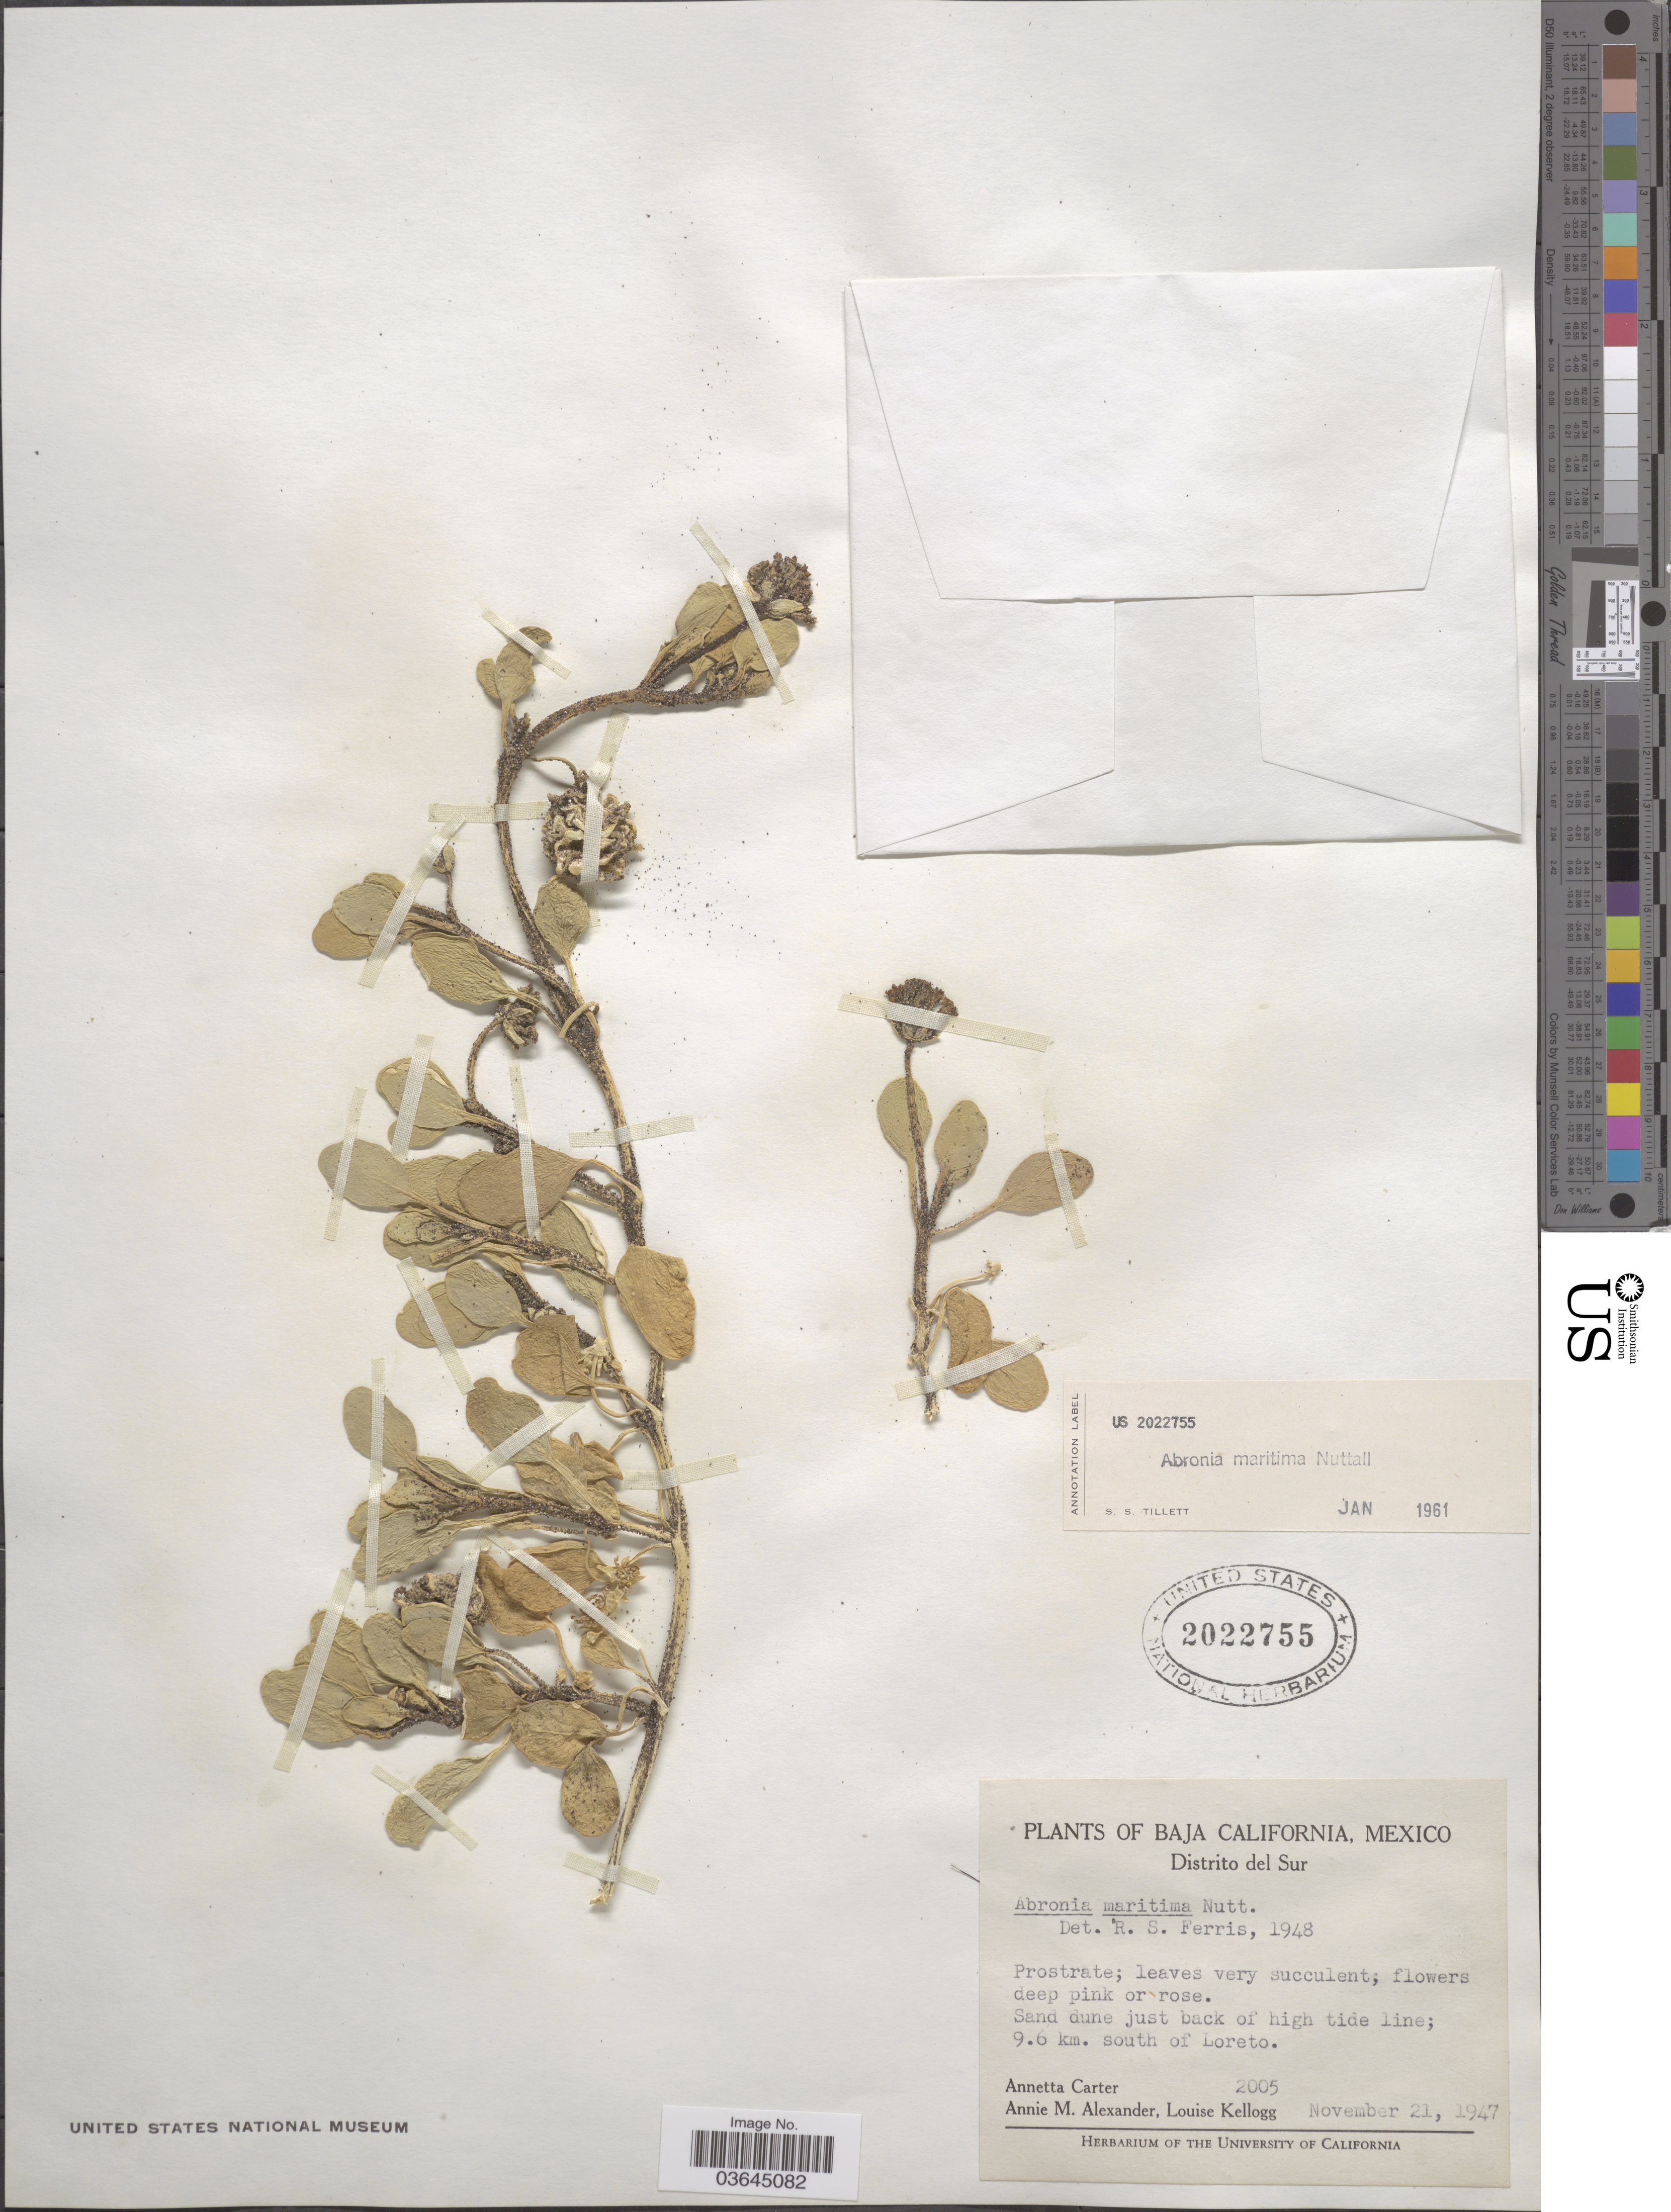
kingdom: Plantae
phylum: Tracheophyta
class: Magnoliopsida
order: Caryophyllales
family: Nyctaginaceae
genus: Abronia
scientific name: Abronia maritima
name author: Nutt. ex S. Watson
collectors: A. Carter, A. M. Alexander & L. Kellogg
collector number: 2005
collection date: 1947-11-21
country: Mexico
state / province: Baja California Sur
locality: Distrito del Sur. 9.6 km. south of Loreto.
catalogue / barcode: US 2022755